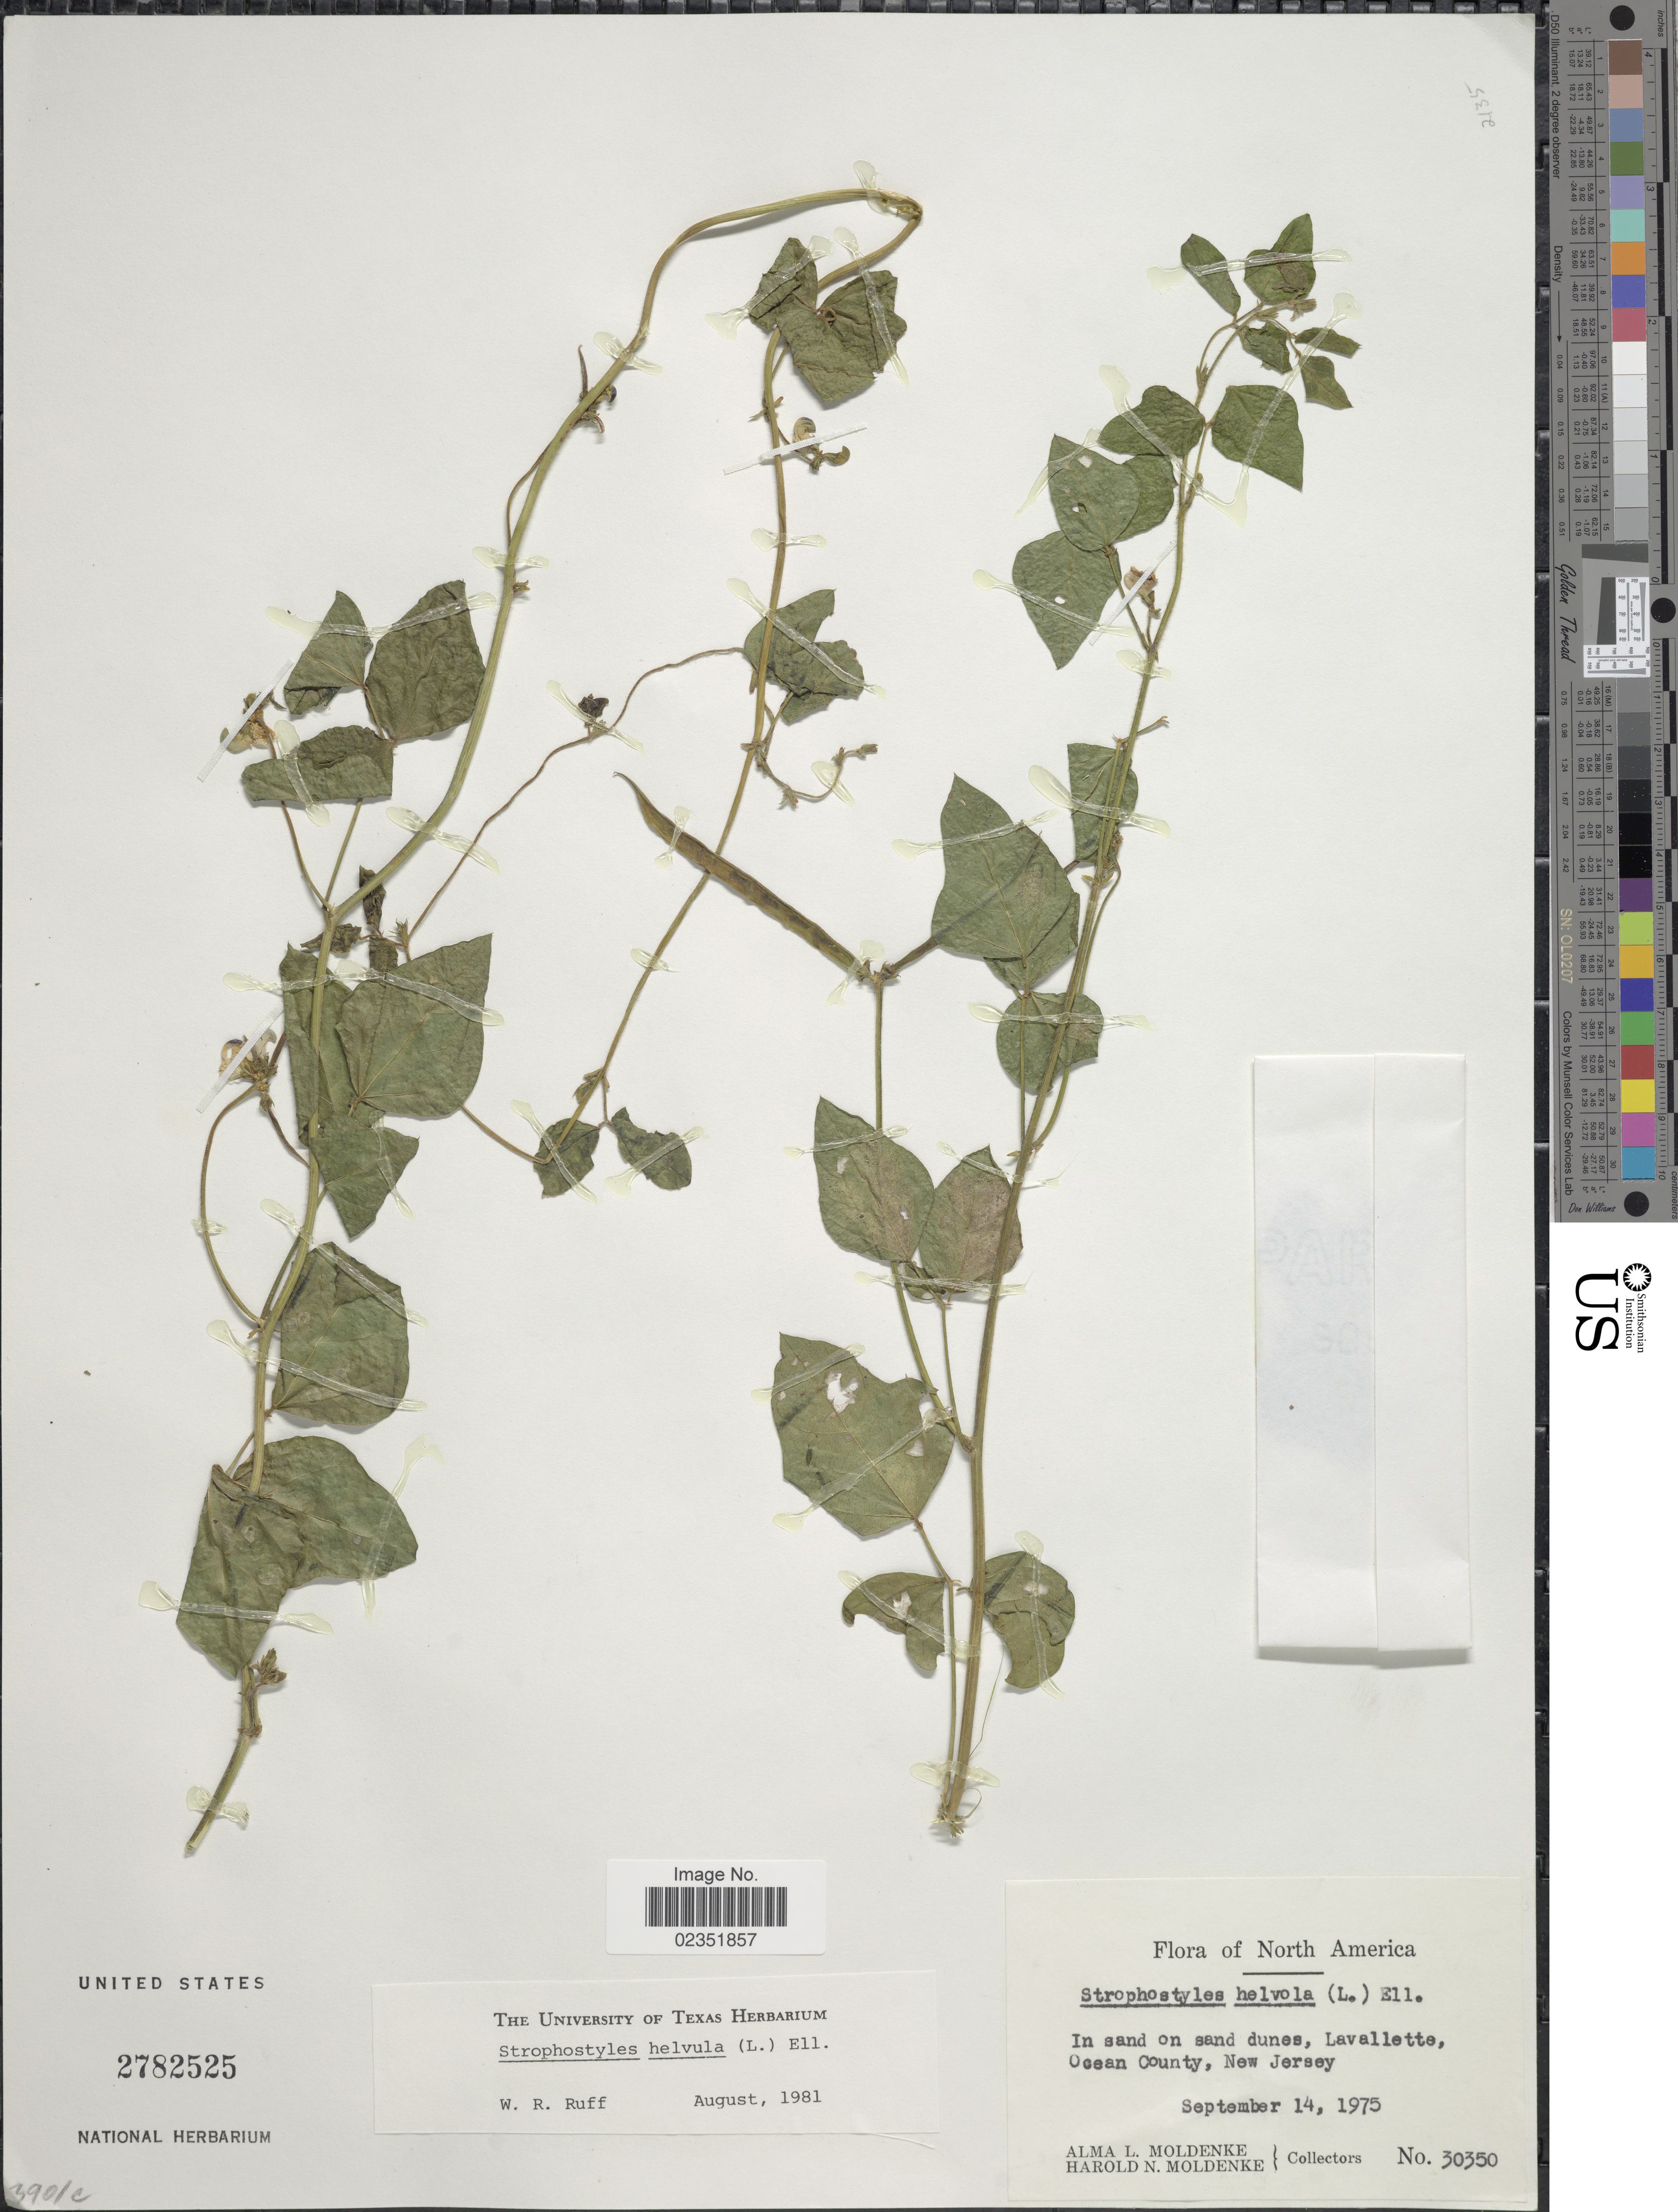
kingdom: Plantae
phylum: Tracheophyta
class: Magnoliopsida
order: Fabales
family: Fabaceae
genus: Strophostyles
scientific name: Strophostyles helvola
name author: (L.) Elliott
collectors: A. L. Moldenke & H. N. Moldenke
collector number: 30350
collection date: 1975-09-14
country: United States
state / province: New Jersey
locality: In sand on dunes, Lavallete, Ocean County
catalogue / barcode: US 2782525